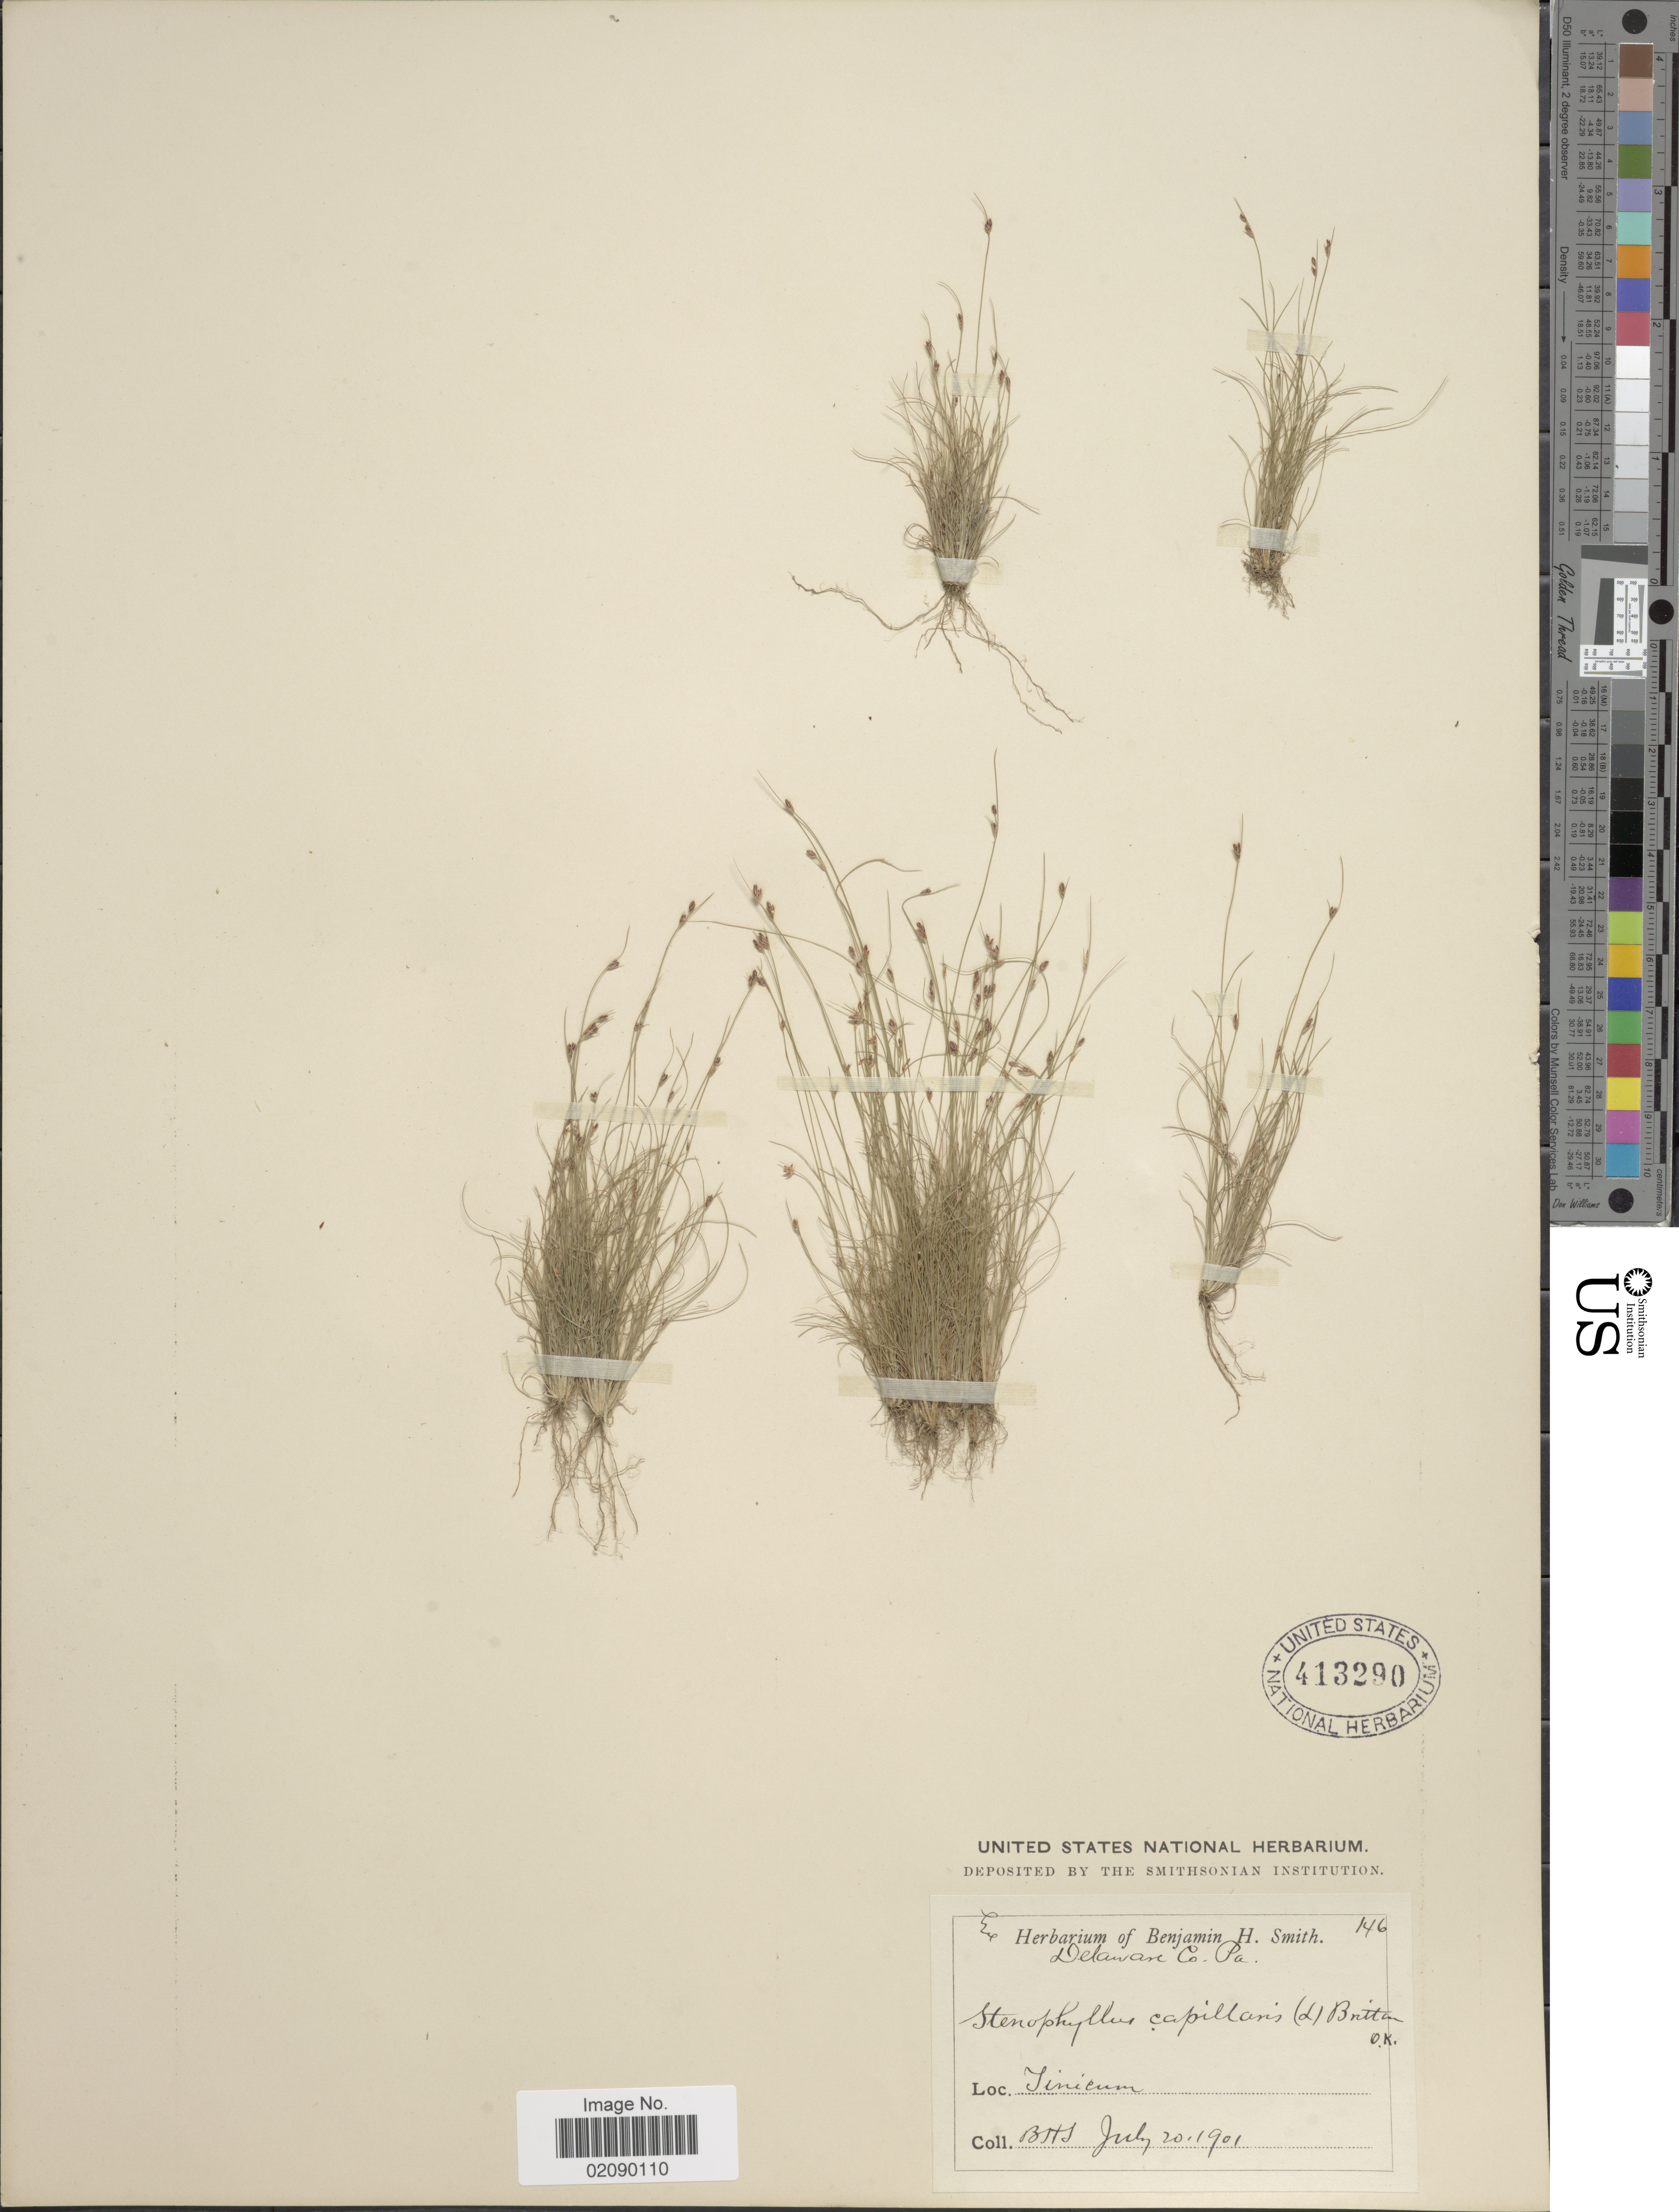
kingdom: Plantae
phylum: Tracheophyta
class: Liliopsida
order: Poales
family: Cyperaceae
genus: Bulbostylis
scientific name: Bulbostylis capillaris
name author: (L.) Kunth ex C.B. Clarke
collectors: B. H. Smith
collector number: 146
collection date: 1901-07-20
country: United States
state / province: Pennsylvania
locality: Delaware Co, Tinicum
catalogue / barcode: US 413290